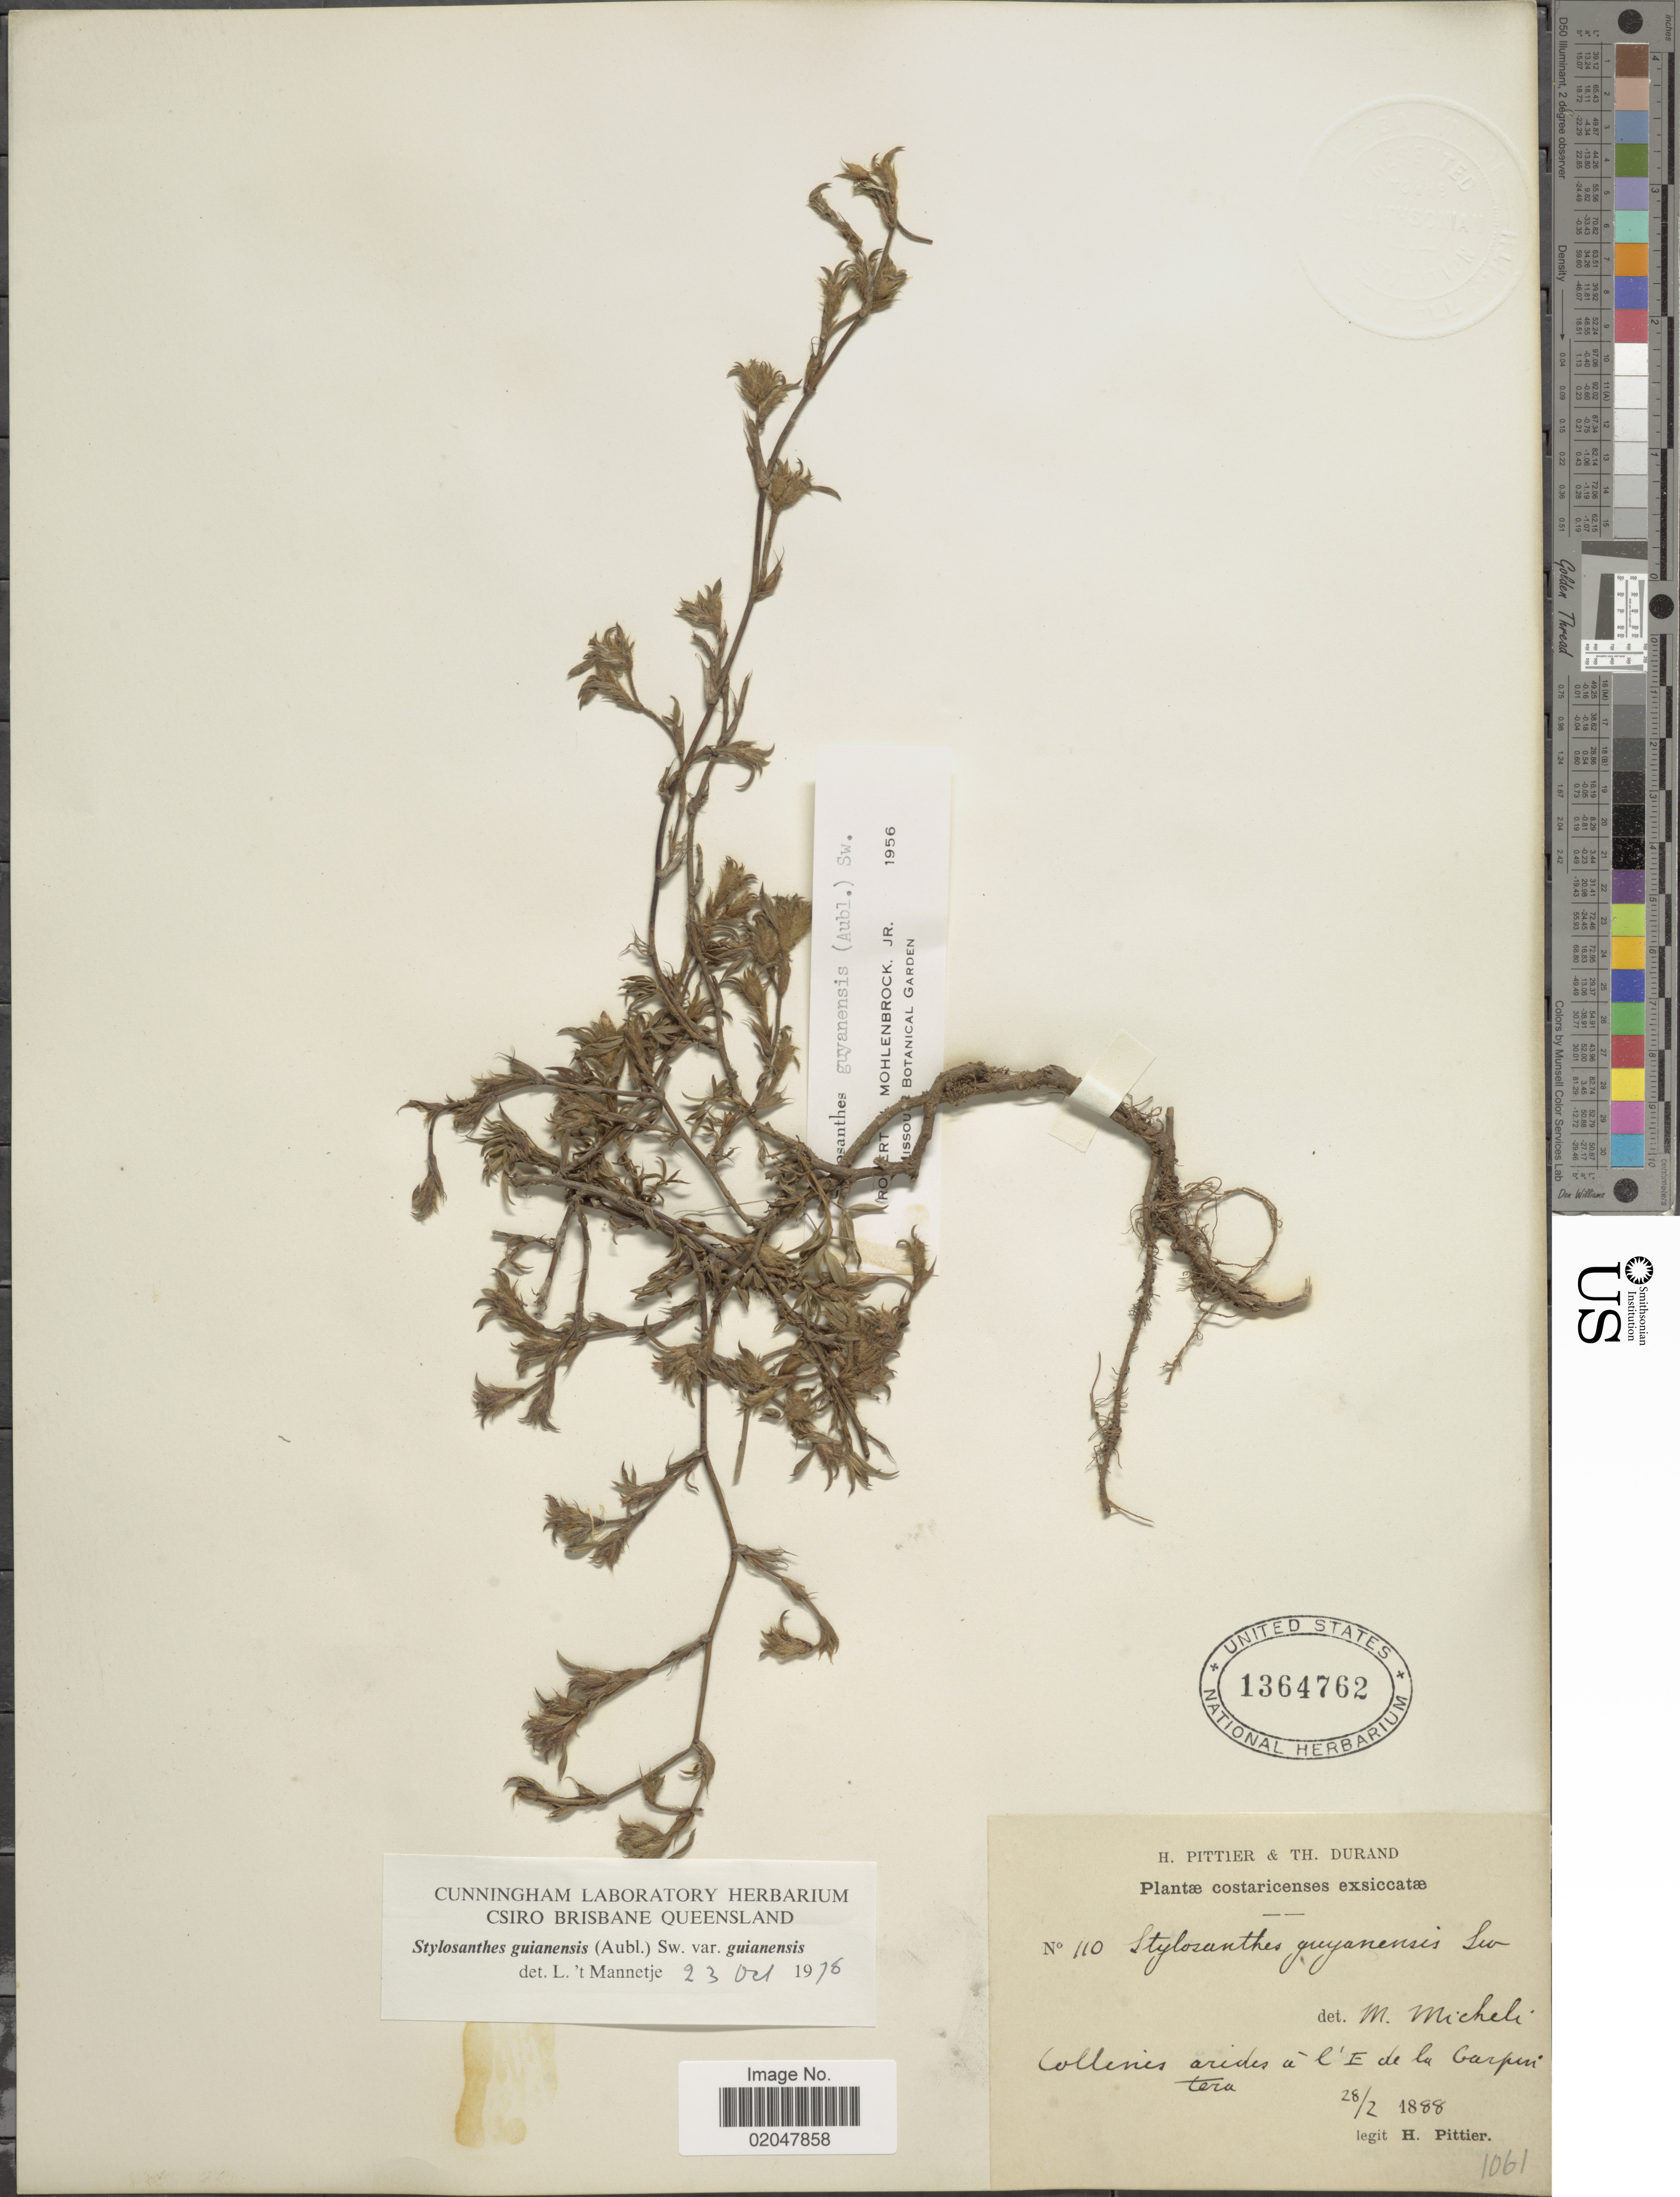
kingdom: Plantae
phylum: Tracheophyta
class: Magnoliopsida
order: Fabales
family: Fabaceae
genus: Stylosanthes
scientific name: Stylosanthes guianensis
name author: (Aubl.) Sw.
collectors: H. F. Pittier & T. Durand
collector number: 110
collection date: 1888-02-28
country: Costa Rica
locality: Collines arides a l'E de la Carpintera [arid hills of east? of Carpintera]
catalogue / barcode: US 1364762